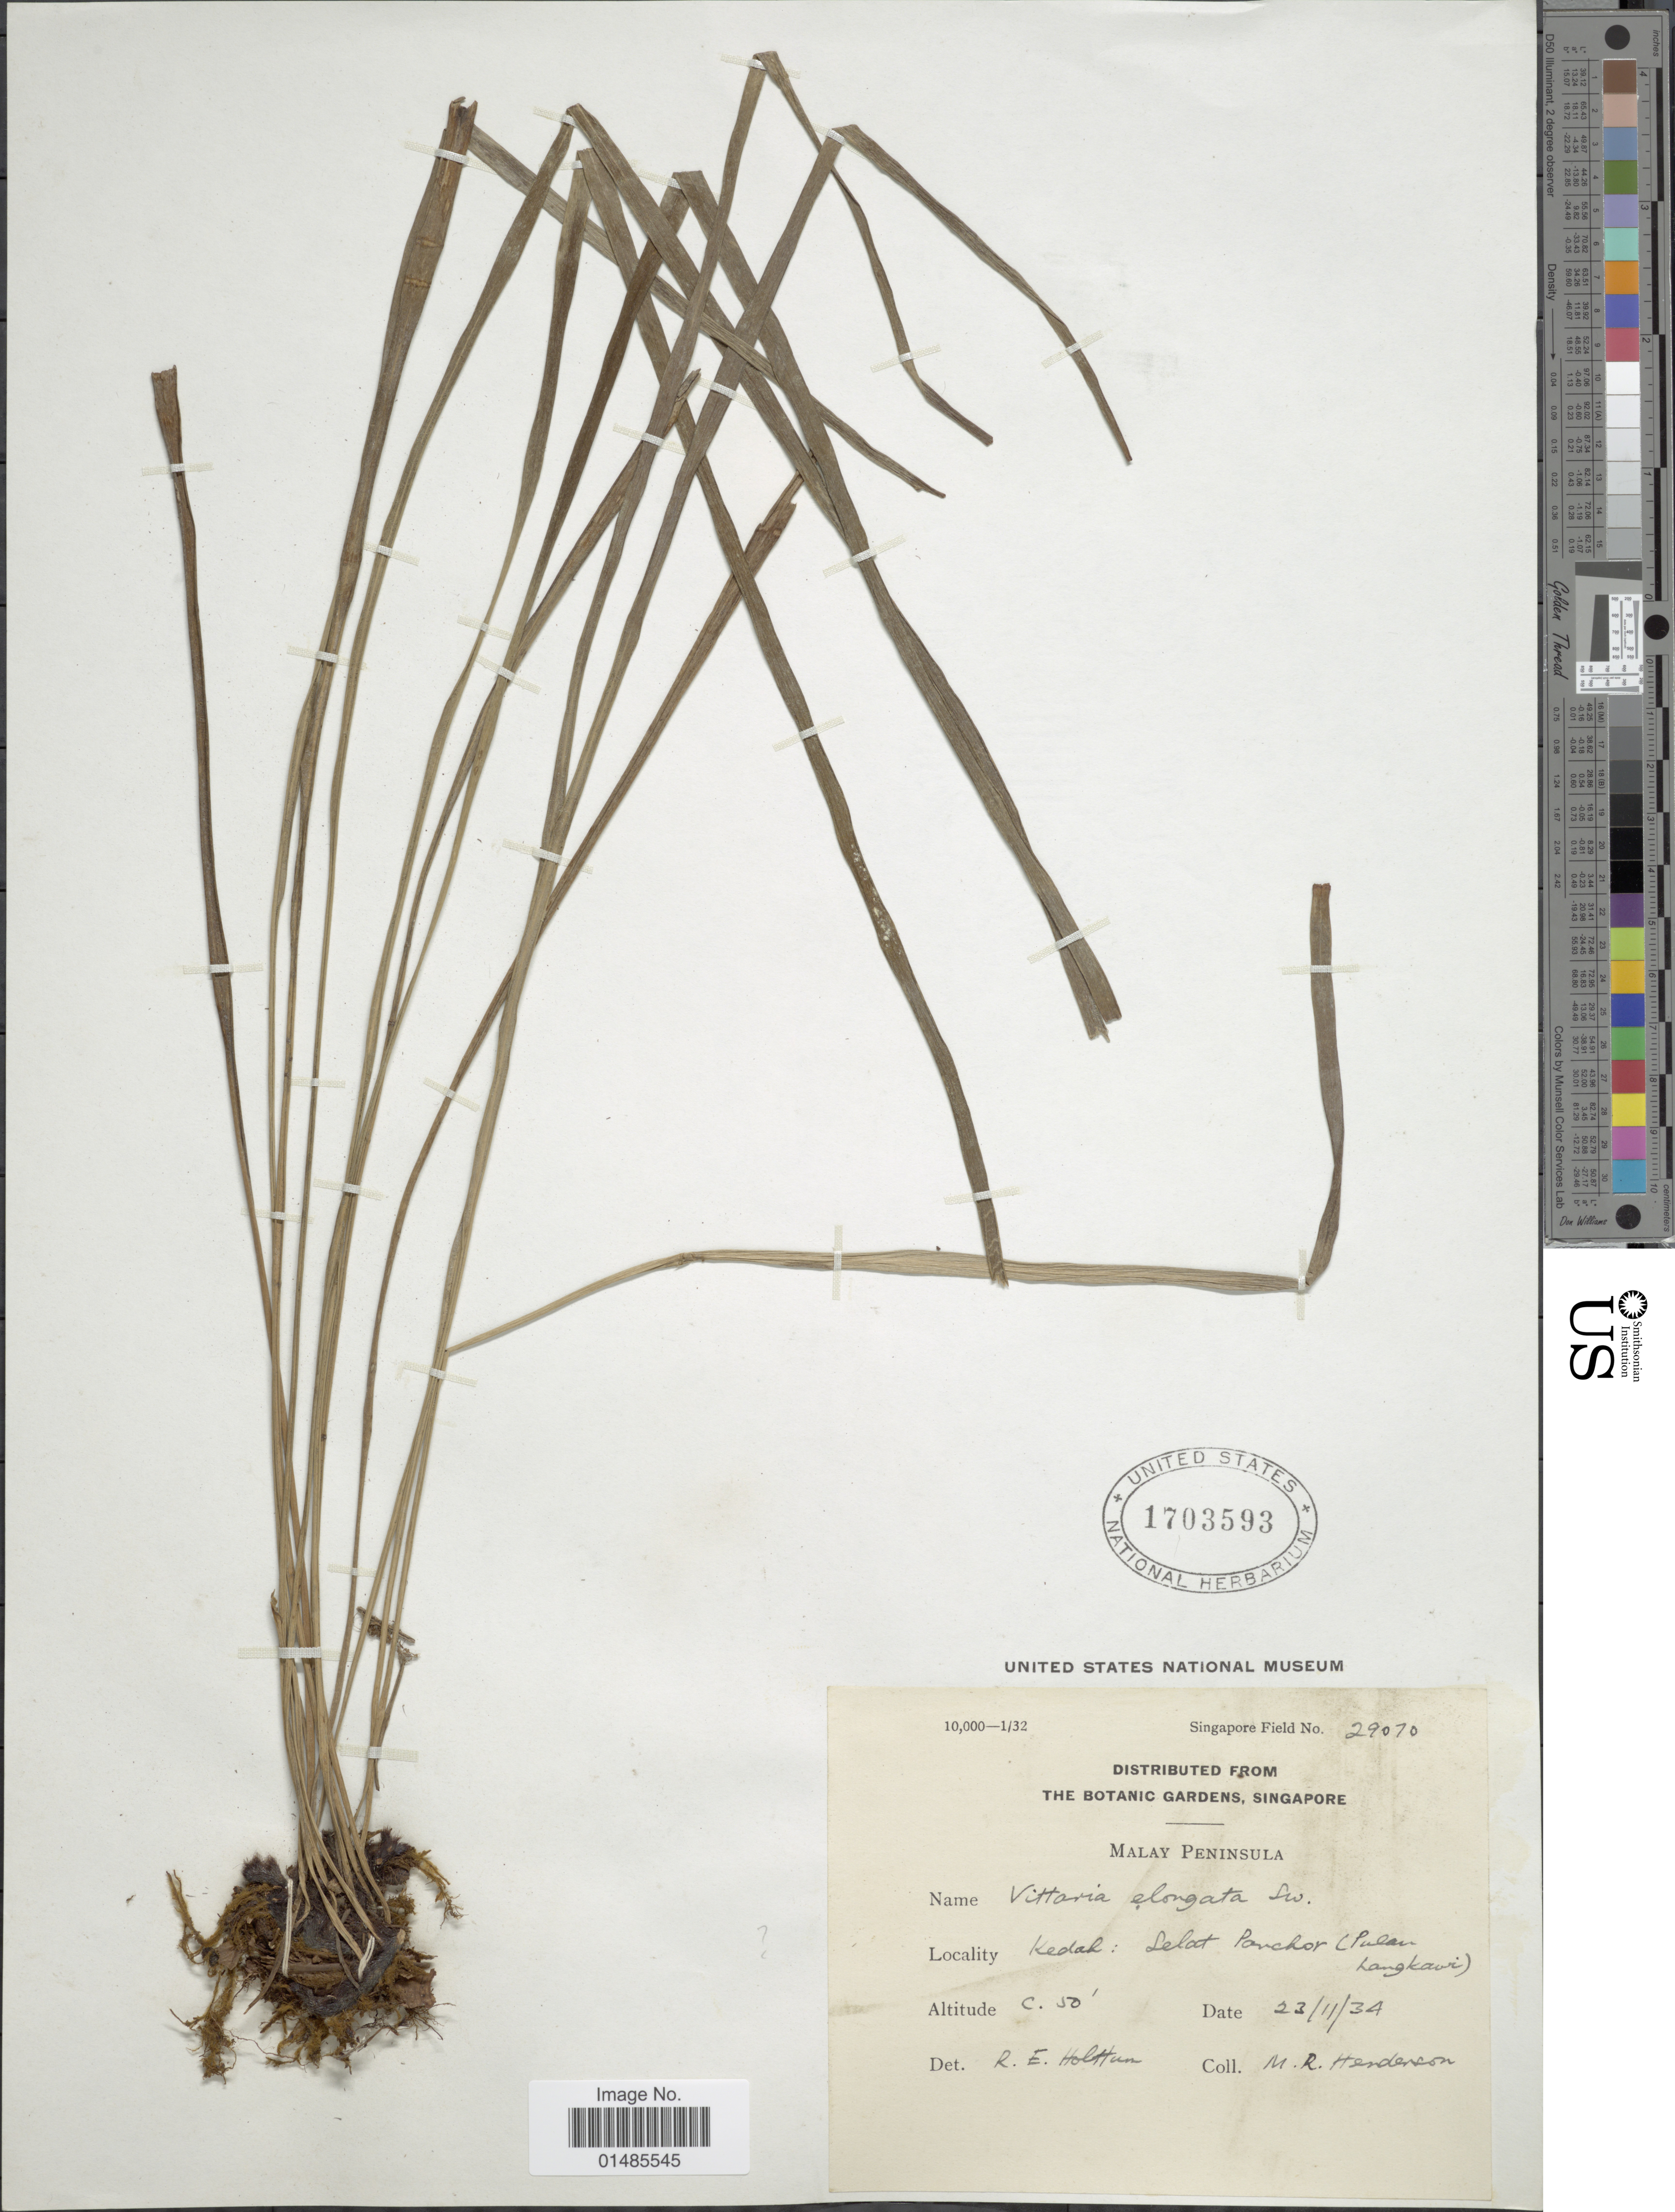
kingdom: Plantae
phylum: Tracheophyta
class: Polypodiopsida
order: Polypodiales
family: Pteridaceae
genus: Haplopteris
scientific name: Haplopteris elongata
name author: (Sw.) Crane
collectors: M. Henderson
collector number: Singapore Field 29070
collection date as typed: Transcribed d/m/y: 23/11/34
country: Malaysia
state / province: Kedah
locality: Malay Peninsula. Selat Ponchor (Pulau Langkawi). [interpreted]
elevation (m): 15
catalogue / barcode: US 1703593